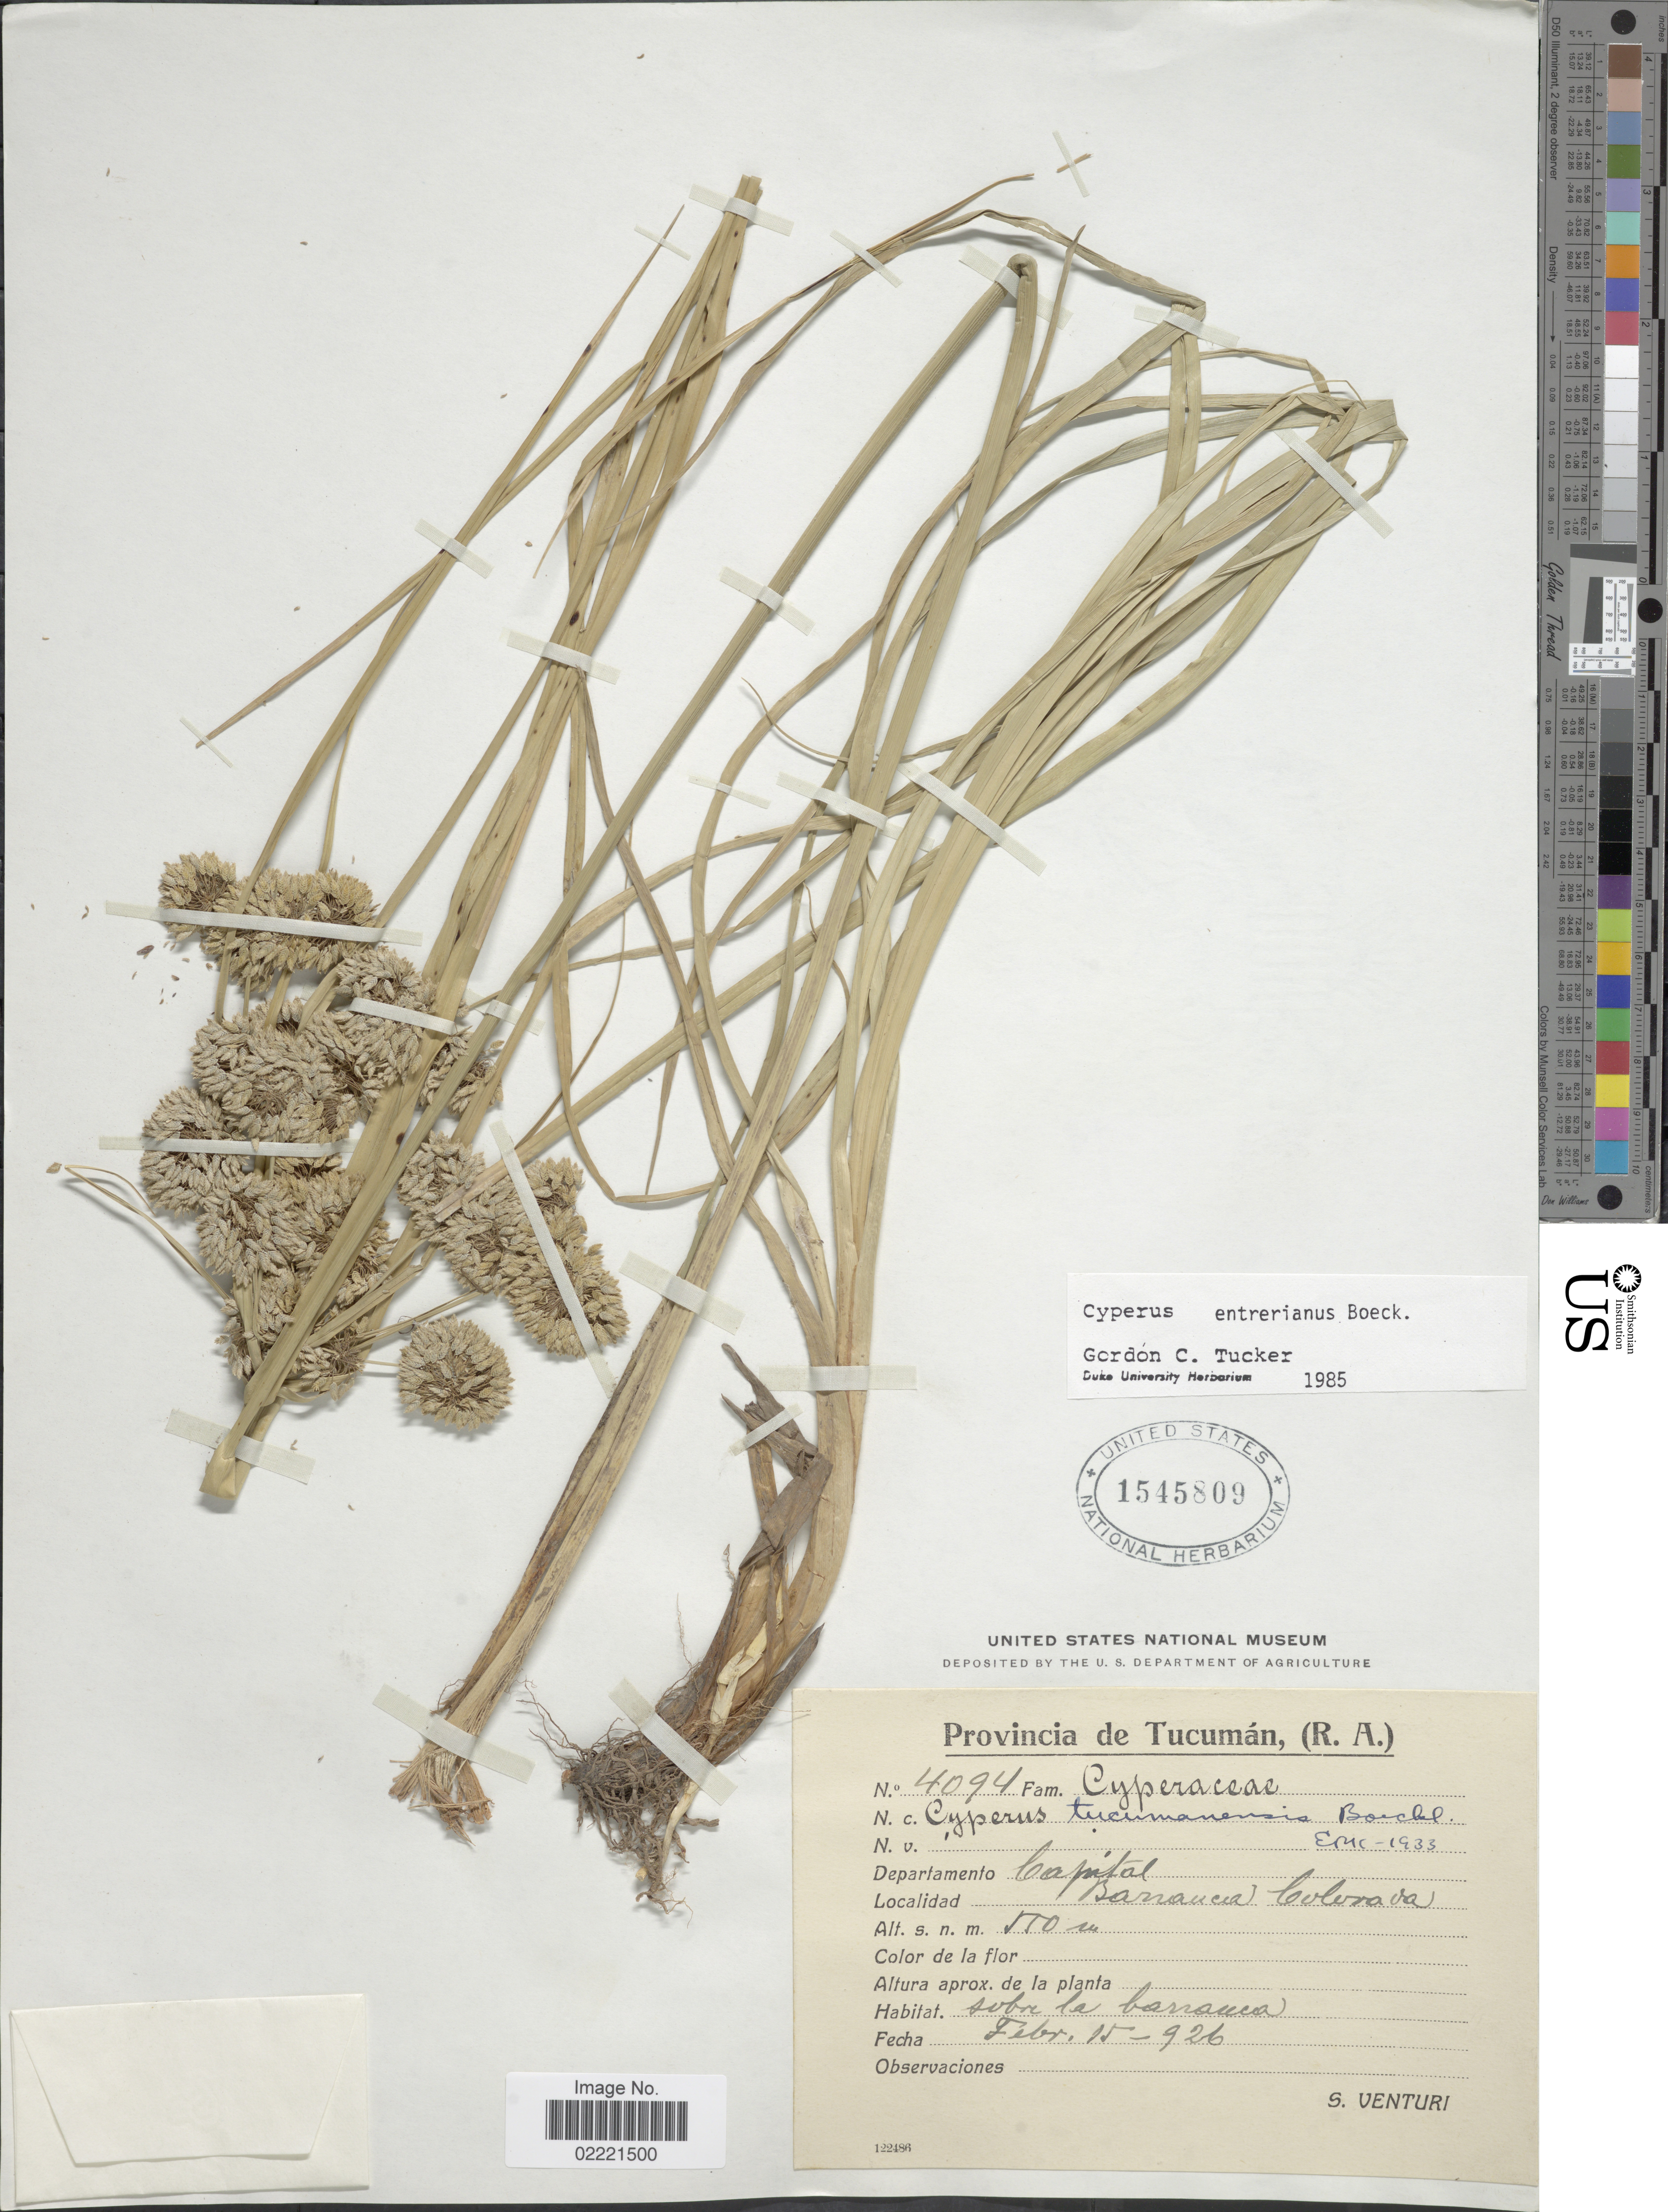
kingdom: Plantae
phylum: Tracheophyta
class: Liliopsida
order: Poales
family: Cyperaceae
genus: Cyperus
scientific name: Cyperus entrerianus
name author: Boeckeler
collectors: S. Venturi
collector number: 4094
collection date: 1926-02-15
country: Argentina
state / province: Tucuman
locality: (R.A.) Departamento Capital, Barranca Colorado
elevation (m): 550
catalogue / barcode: US 1545809